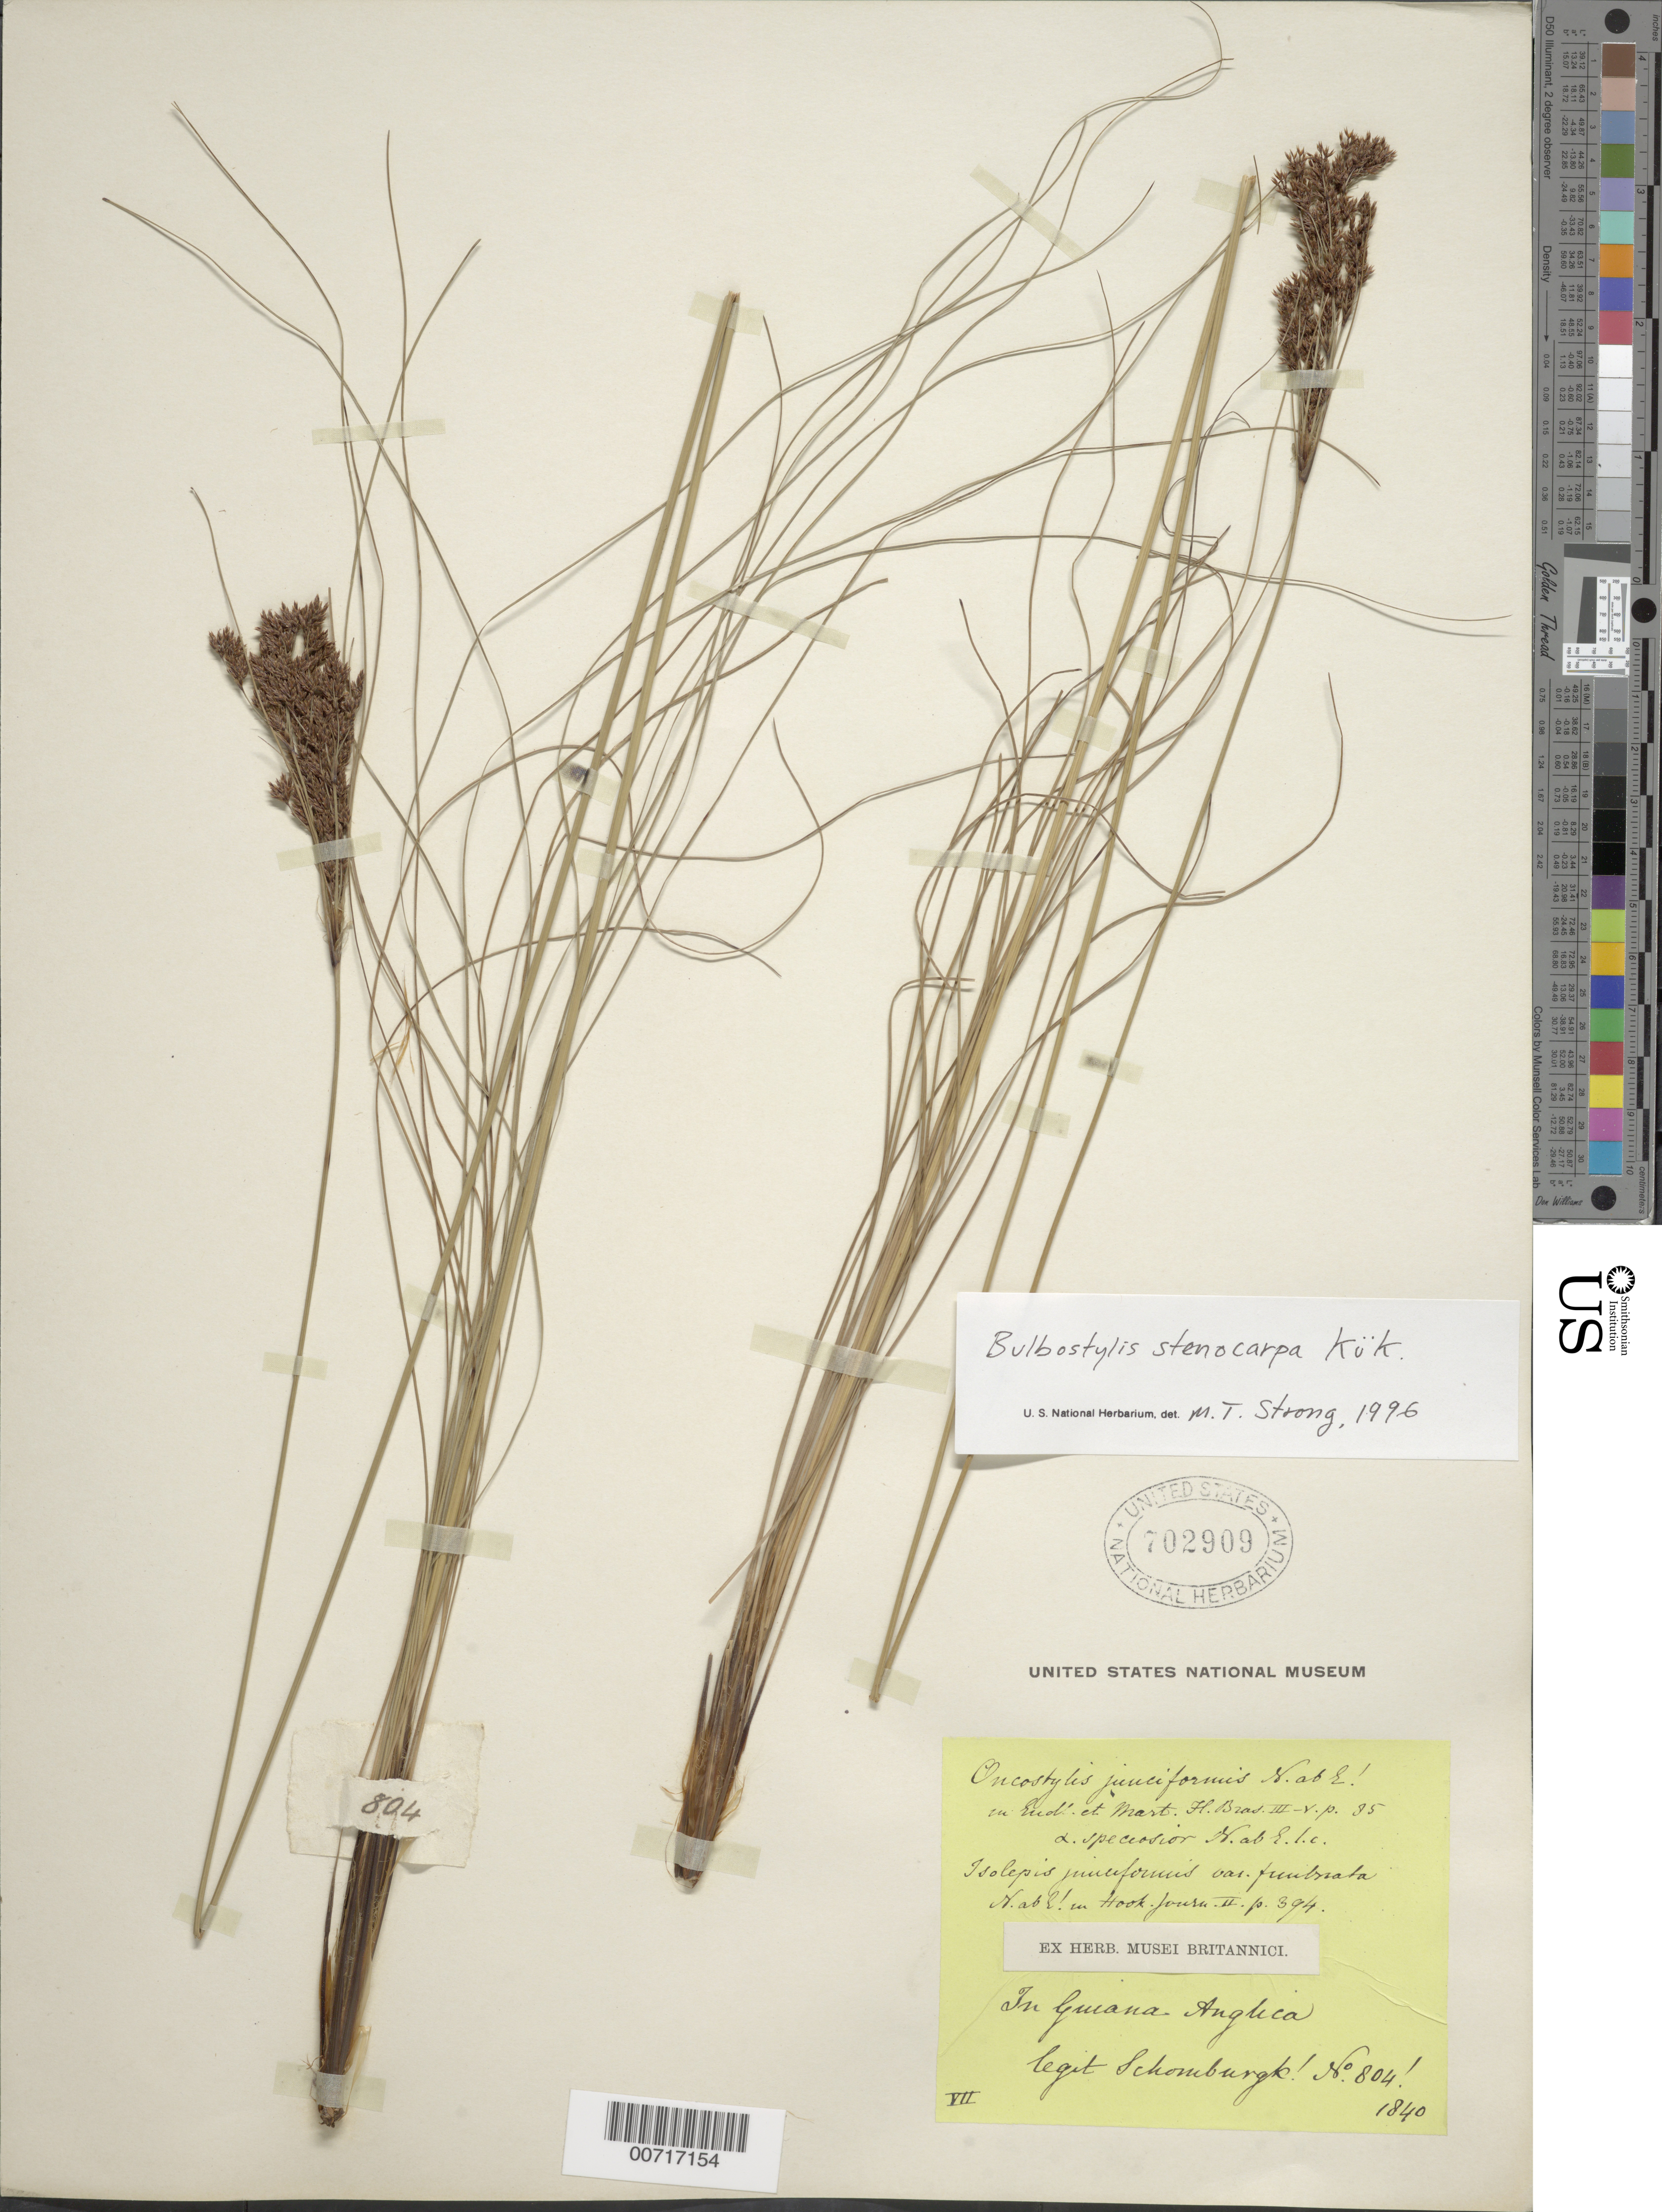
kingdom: Plantae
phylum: Tracheophyta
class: Liliopsida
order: Poales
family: Cyperaceae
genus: Bulbostylis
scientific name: Bulbostylis stenocarpa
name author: Kük.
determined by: Strong, M. T., (US), Smithsonian Institution - National Museum of Natural History (UNITED STATES)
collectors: -- Schomburgk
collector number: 804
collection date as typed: July 1840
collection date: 1840-07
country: Guyana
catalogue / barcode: US 702909